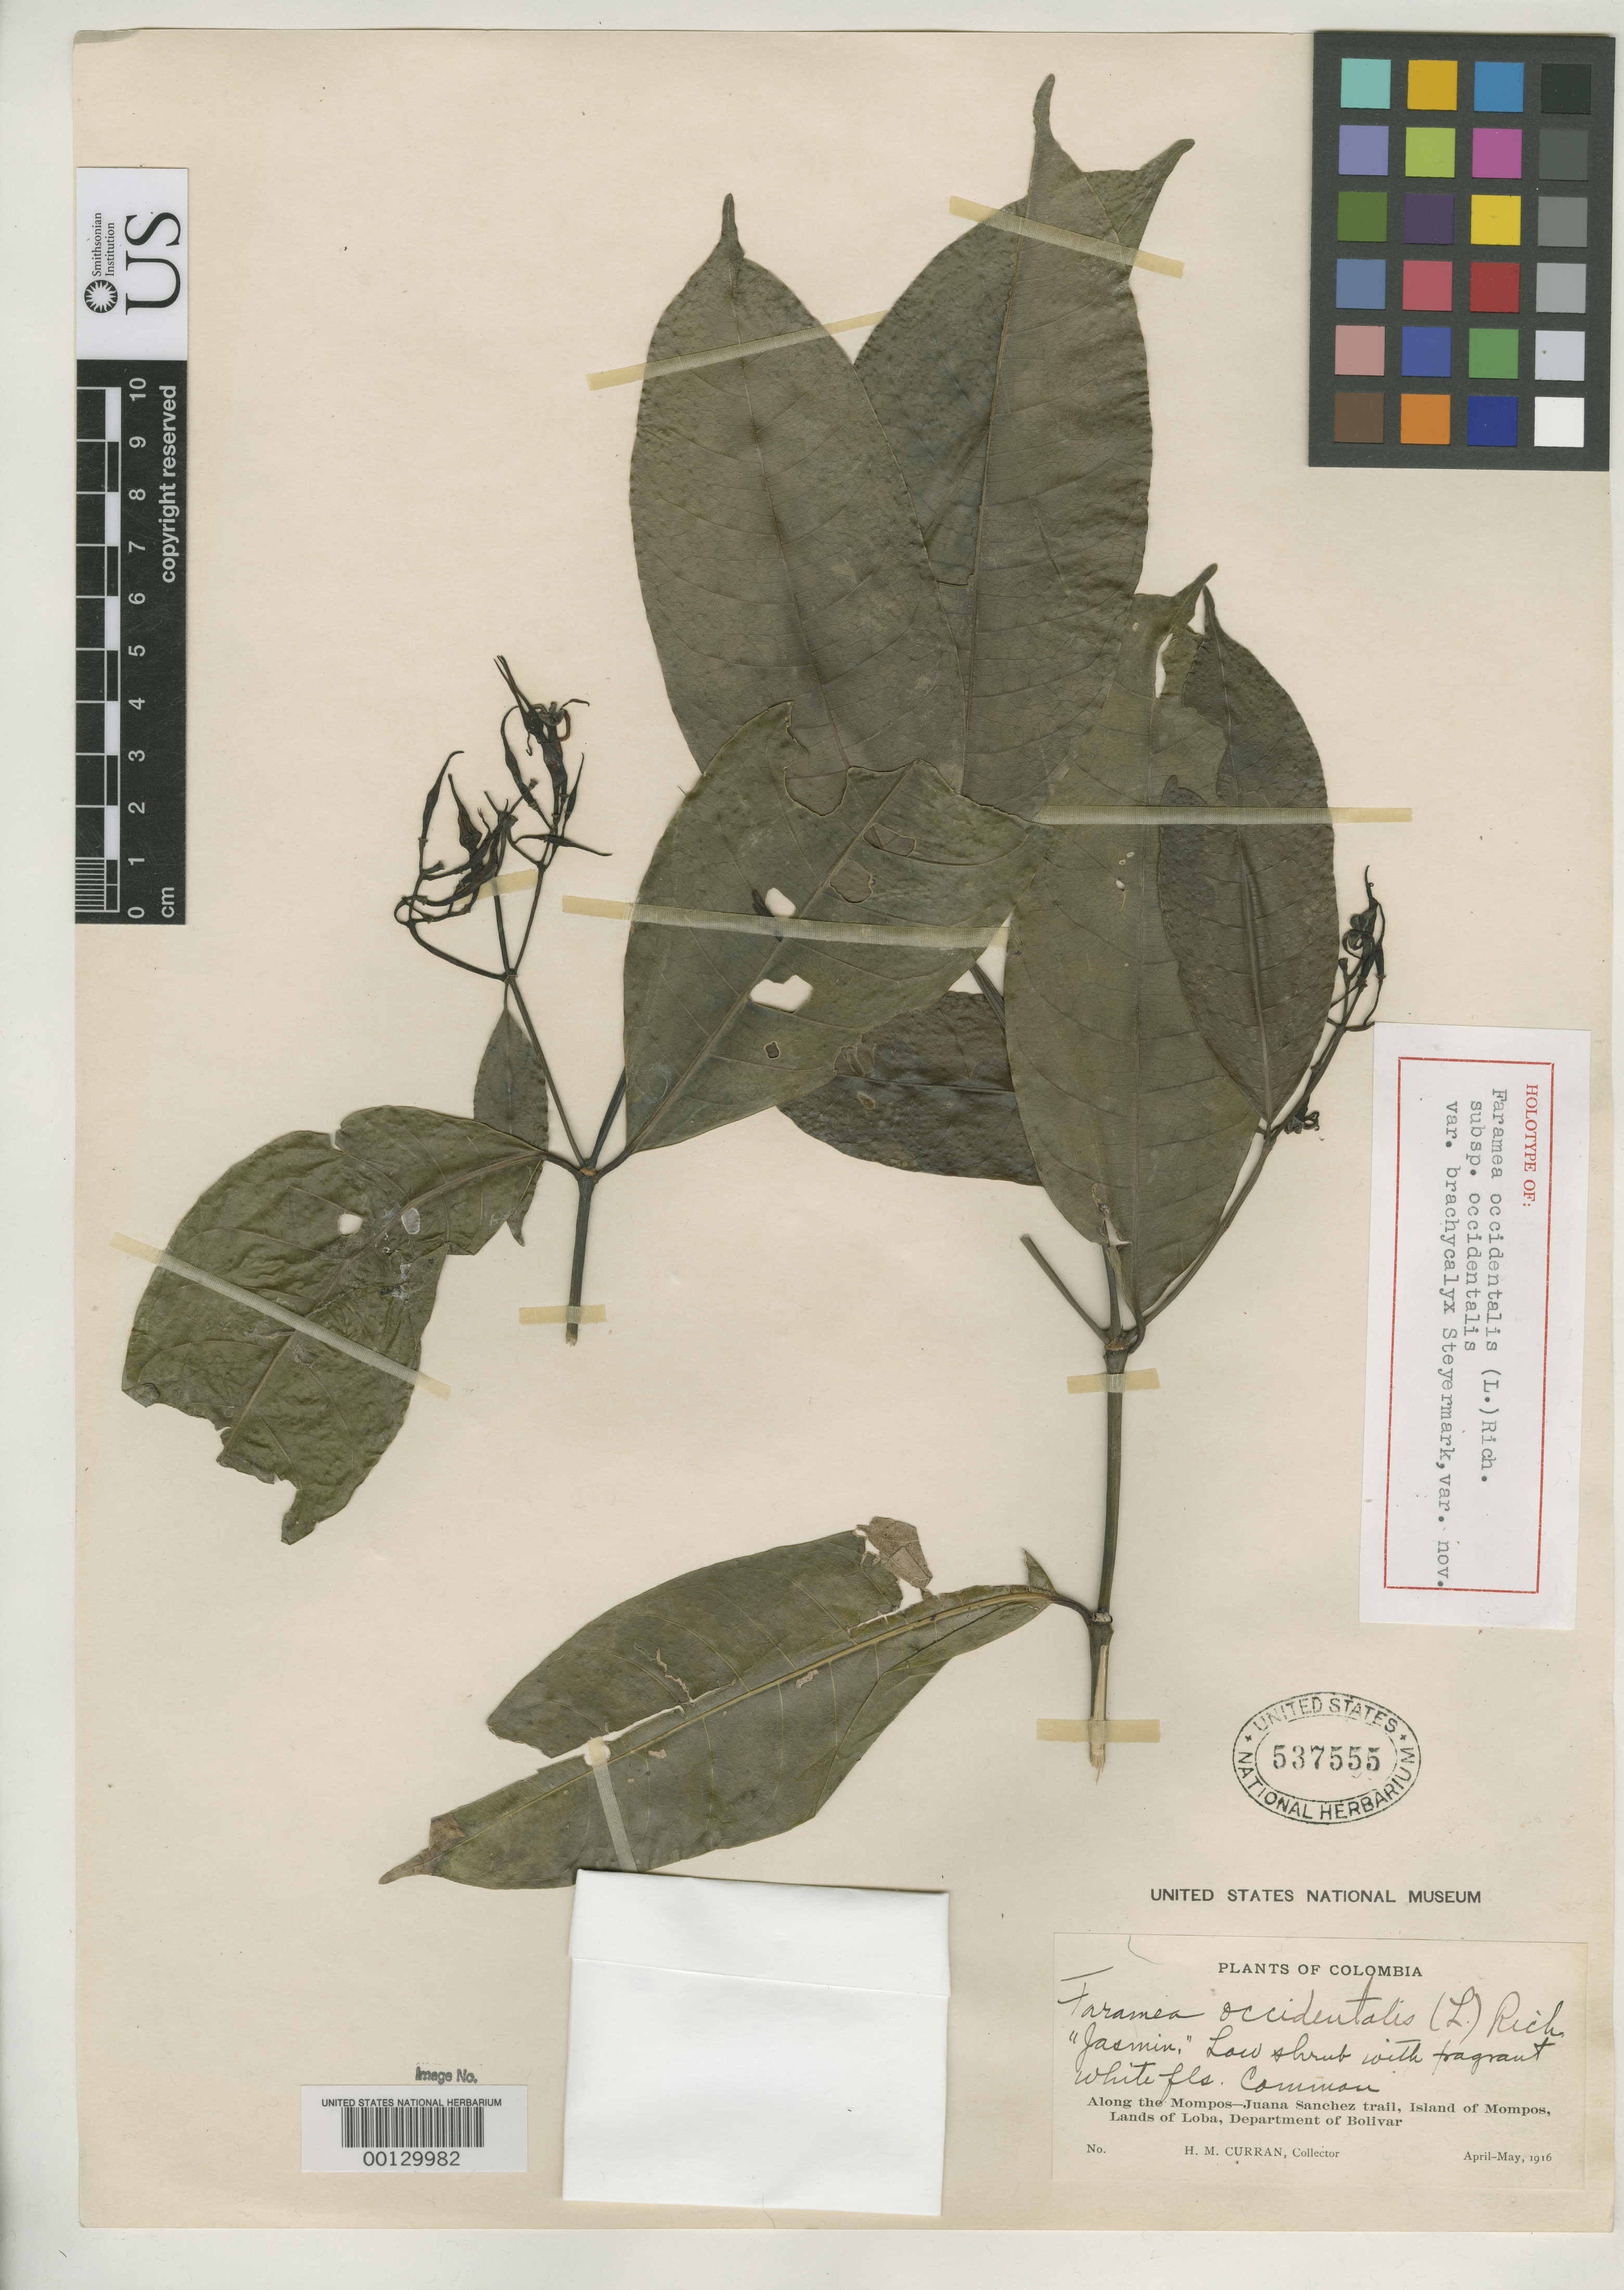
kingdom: Plantae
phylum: Tracheophyta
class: Magnoliopsida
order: Gentianales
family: Rubiaceae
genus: Faramea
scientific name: Faramea occidentalis var. brachycalyx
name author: Steyerm.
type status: Holotype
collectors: H. M. Curran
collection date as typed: Apr 1916 to -- May 1916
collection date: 1916-04/1916-05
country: Colombia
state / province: Bolívar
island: Mompos Island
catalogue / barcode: US 537555